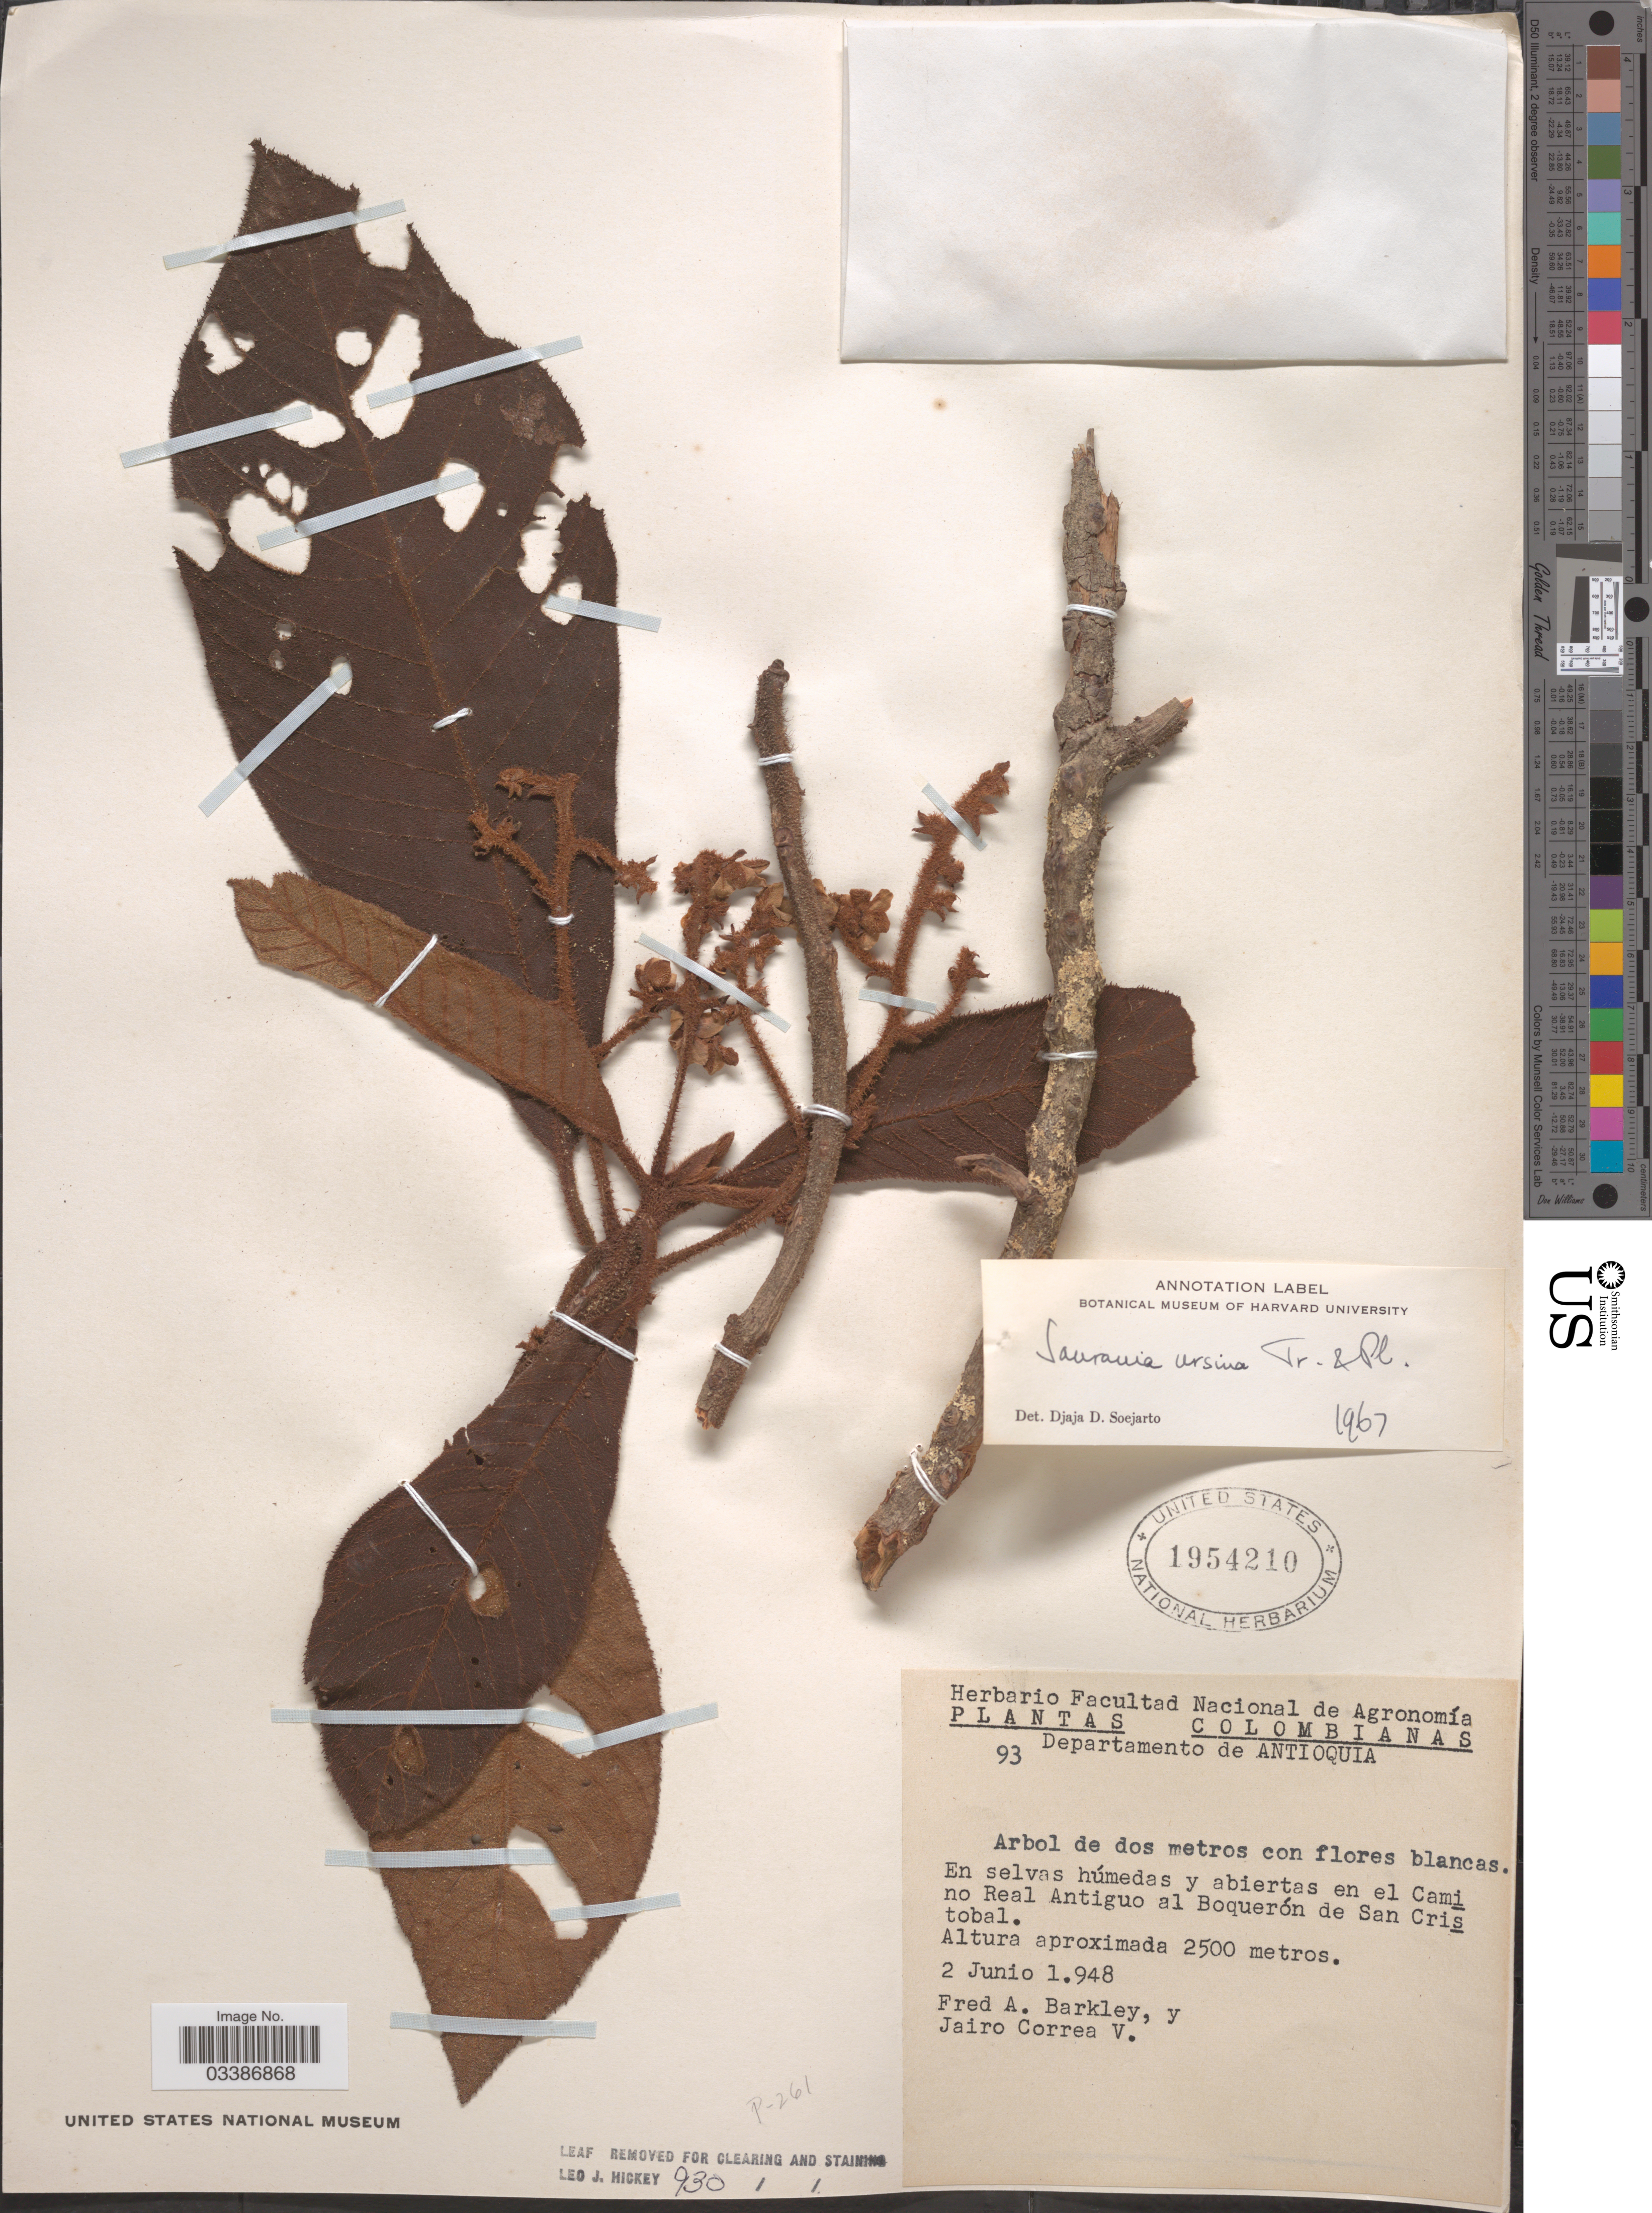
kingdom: Plantae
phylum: Tracheophyta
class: Magnoliopsida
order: Ericales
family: Actinidiaceae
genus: Saurauia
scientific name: Saurauia ursina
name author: Triana & Planch.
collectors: F. A. Barkley & J. Correa V.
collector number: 93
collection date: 1948-06-02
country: Colombia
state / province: Antioquia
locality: Departamento de Antioquia. En selvas húmedas y abiertas en el Camino Real Antiguo al Boquerón de San Cristobal.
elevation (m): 2500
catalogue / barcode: US 1954210